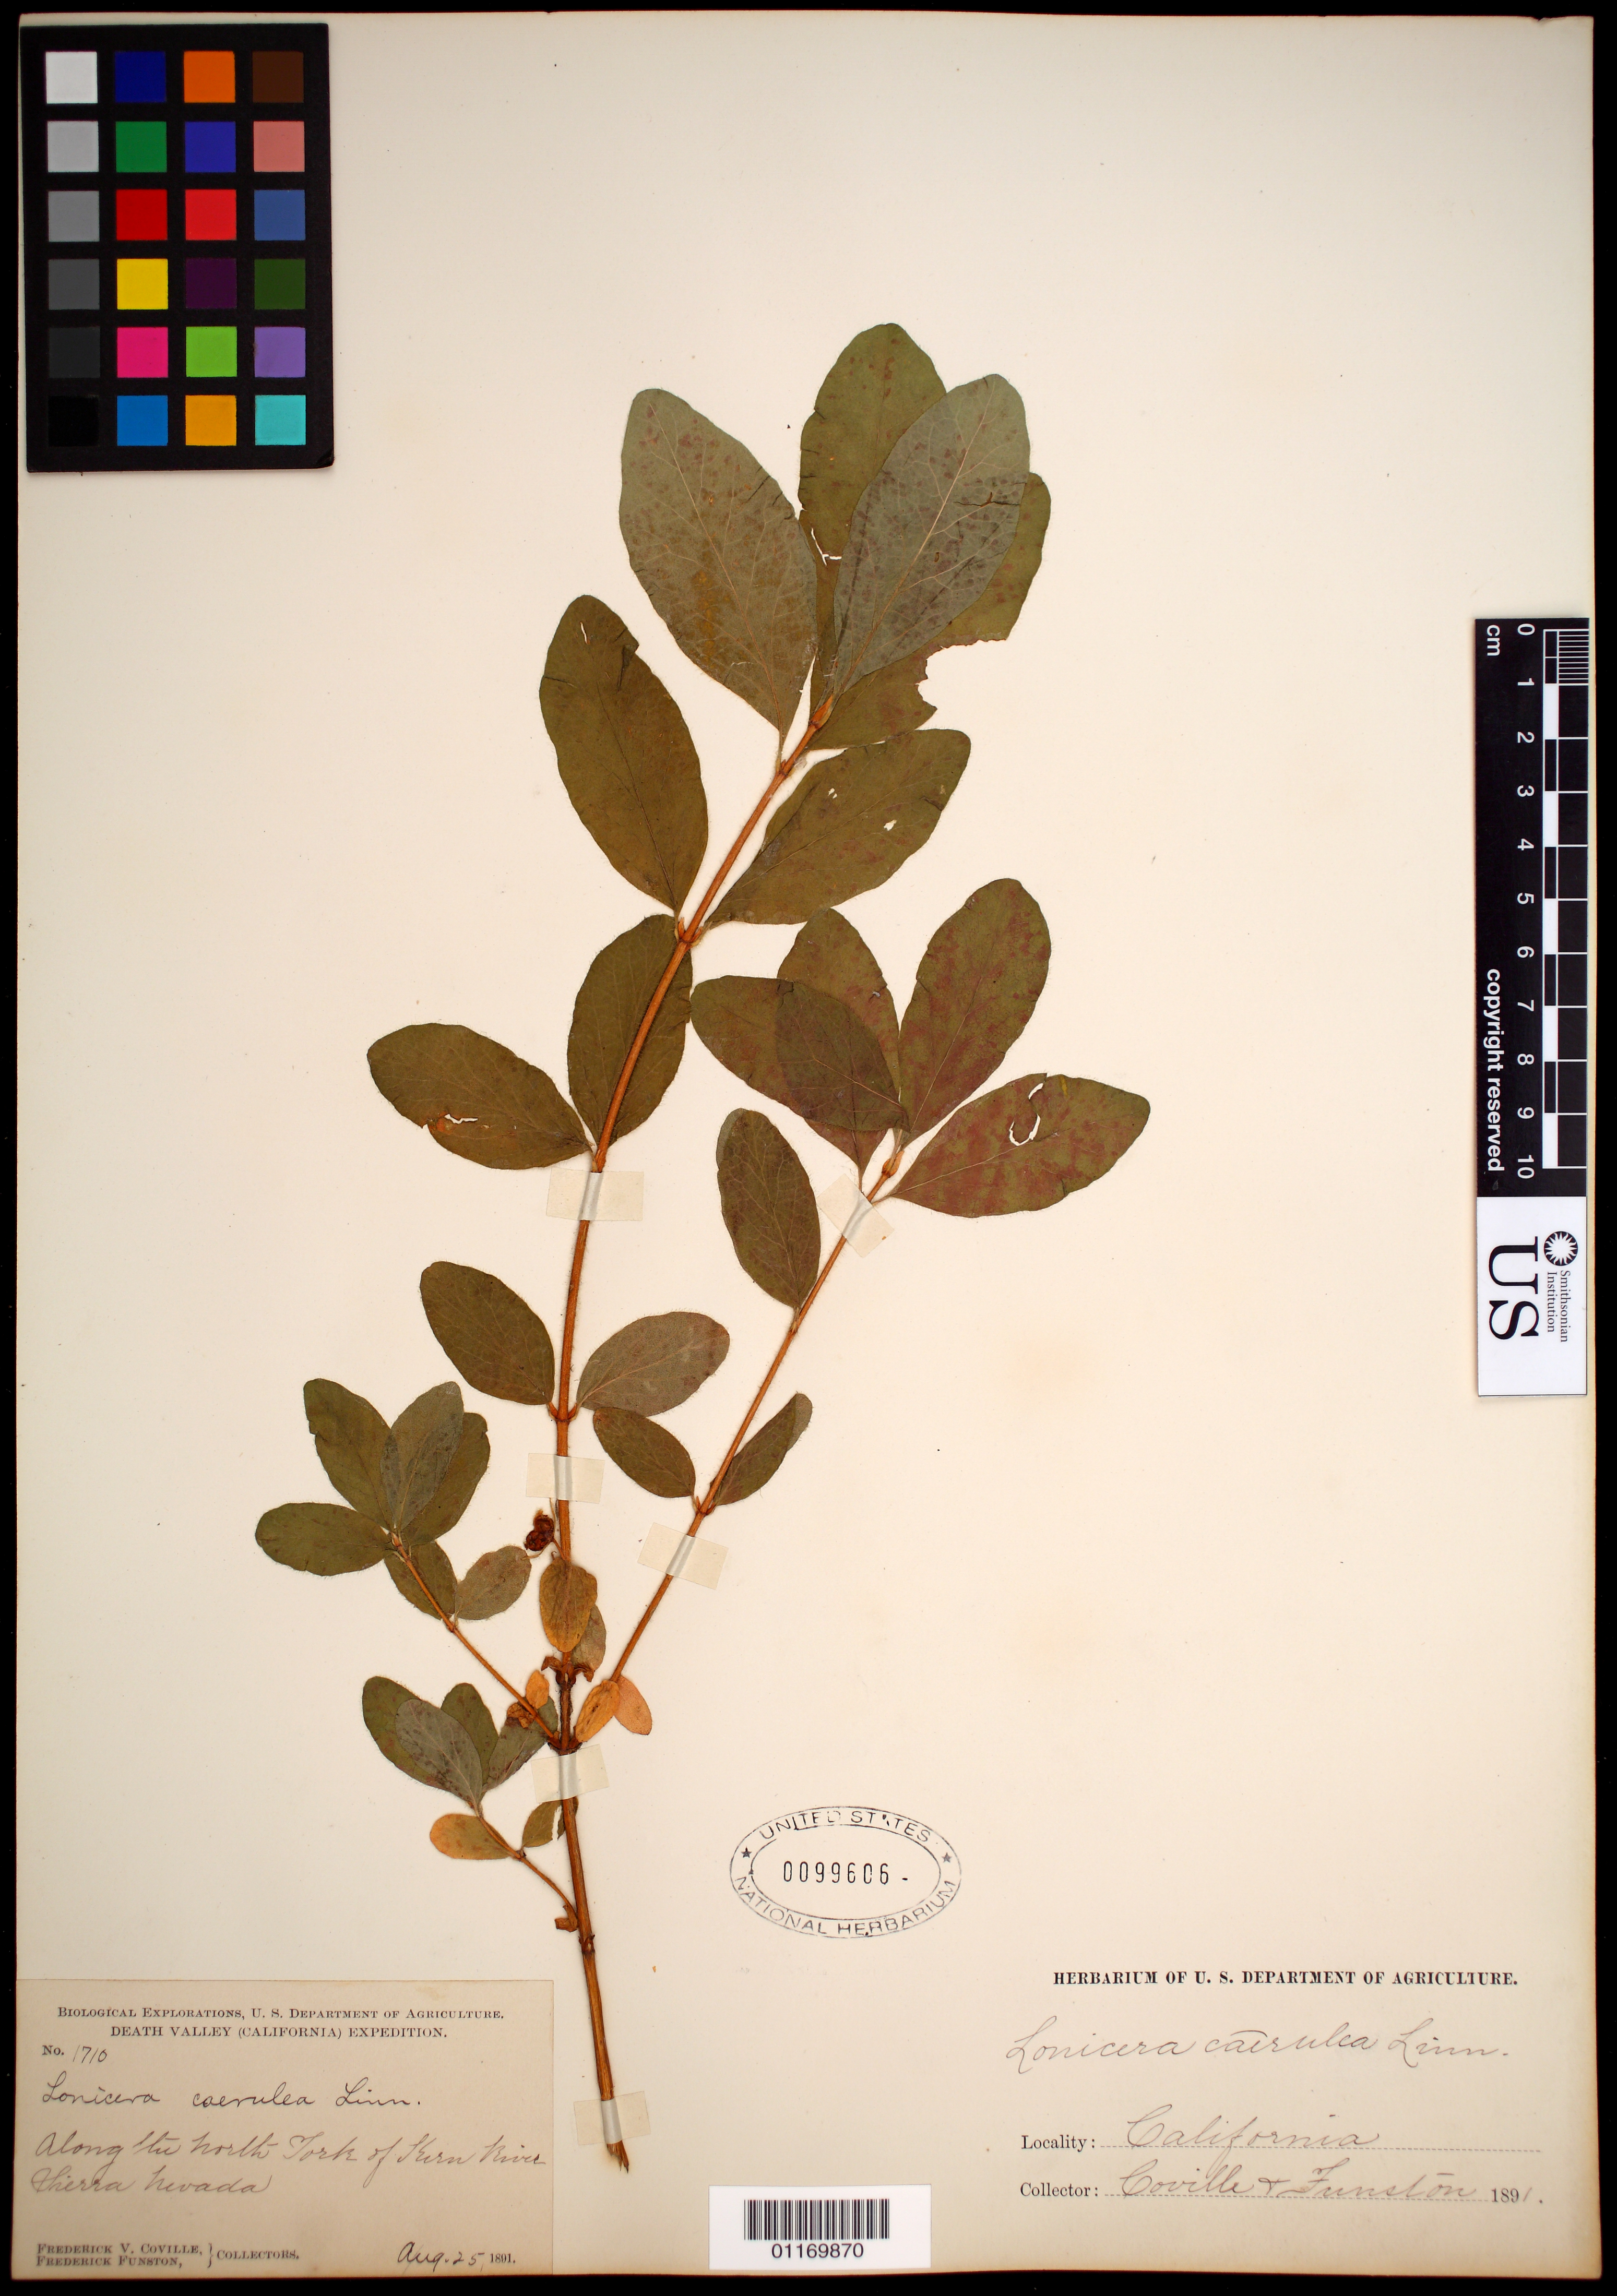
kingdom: Plantae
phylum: Tracheophyta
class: Magnoliopsida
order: Dipsacales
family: Caprifoliaceae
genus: Lonicera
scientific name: Lonicera caerulea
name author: L.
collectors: F. V. Coville & F. Funston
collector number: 1710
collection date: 1891-08-25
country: United States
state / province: California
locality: along the north Fork of Kearn River, Sierra Nevada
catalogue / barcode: US 99606